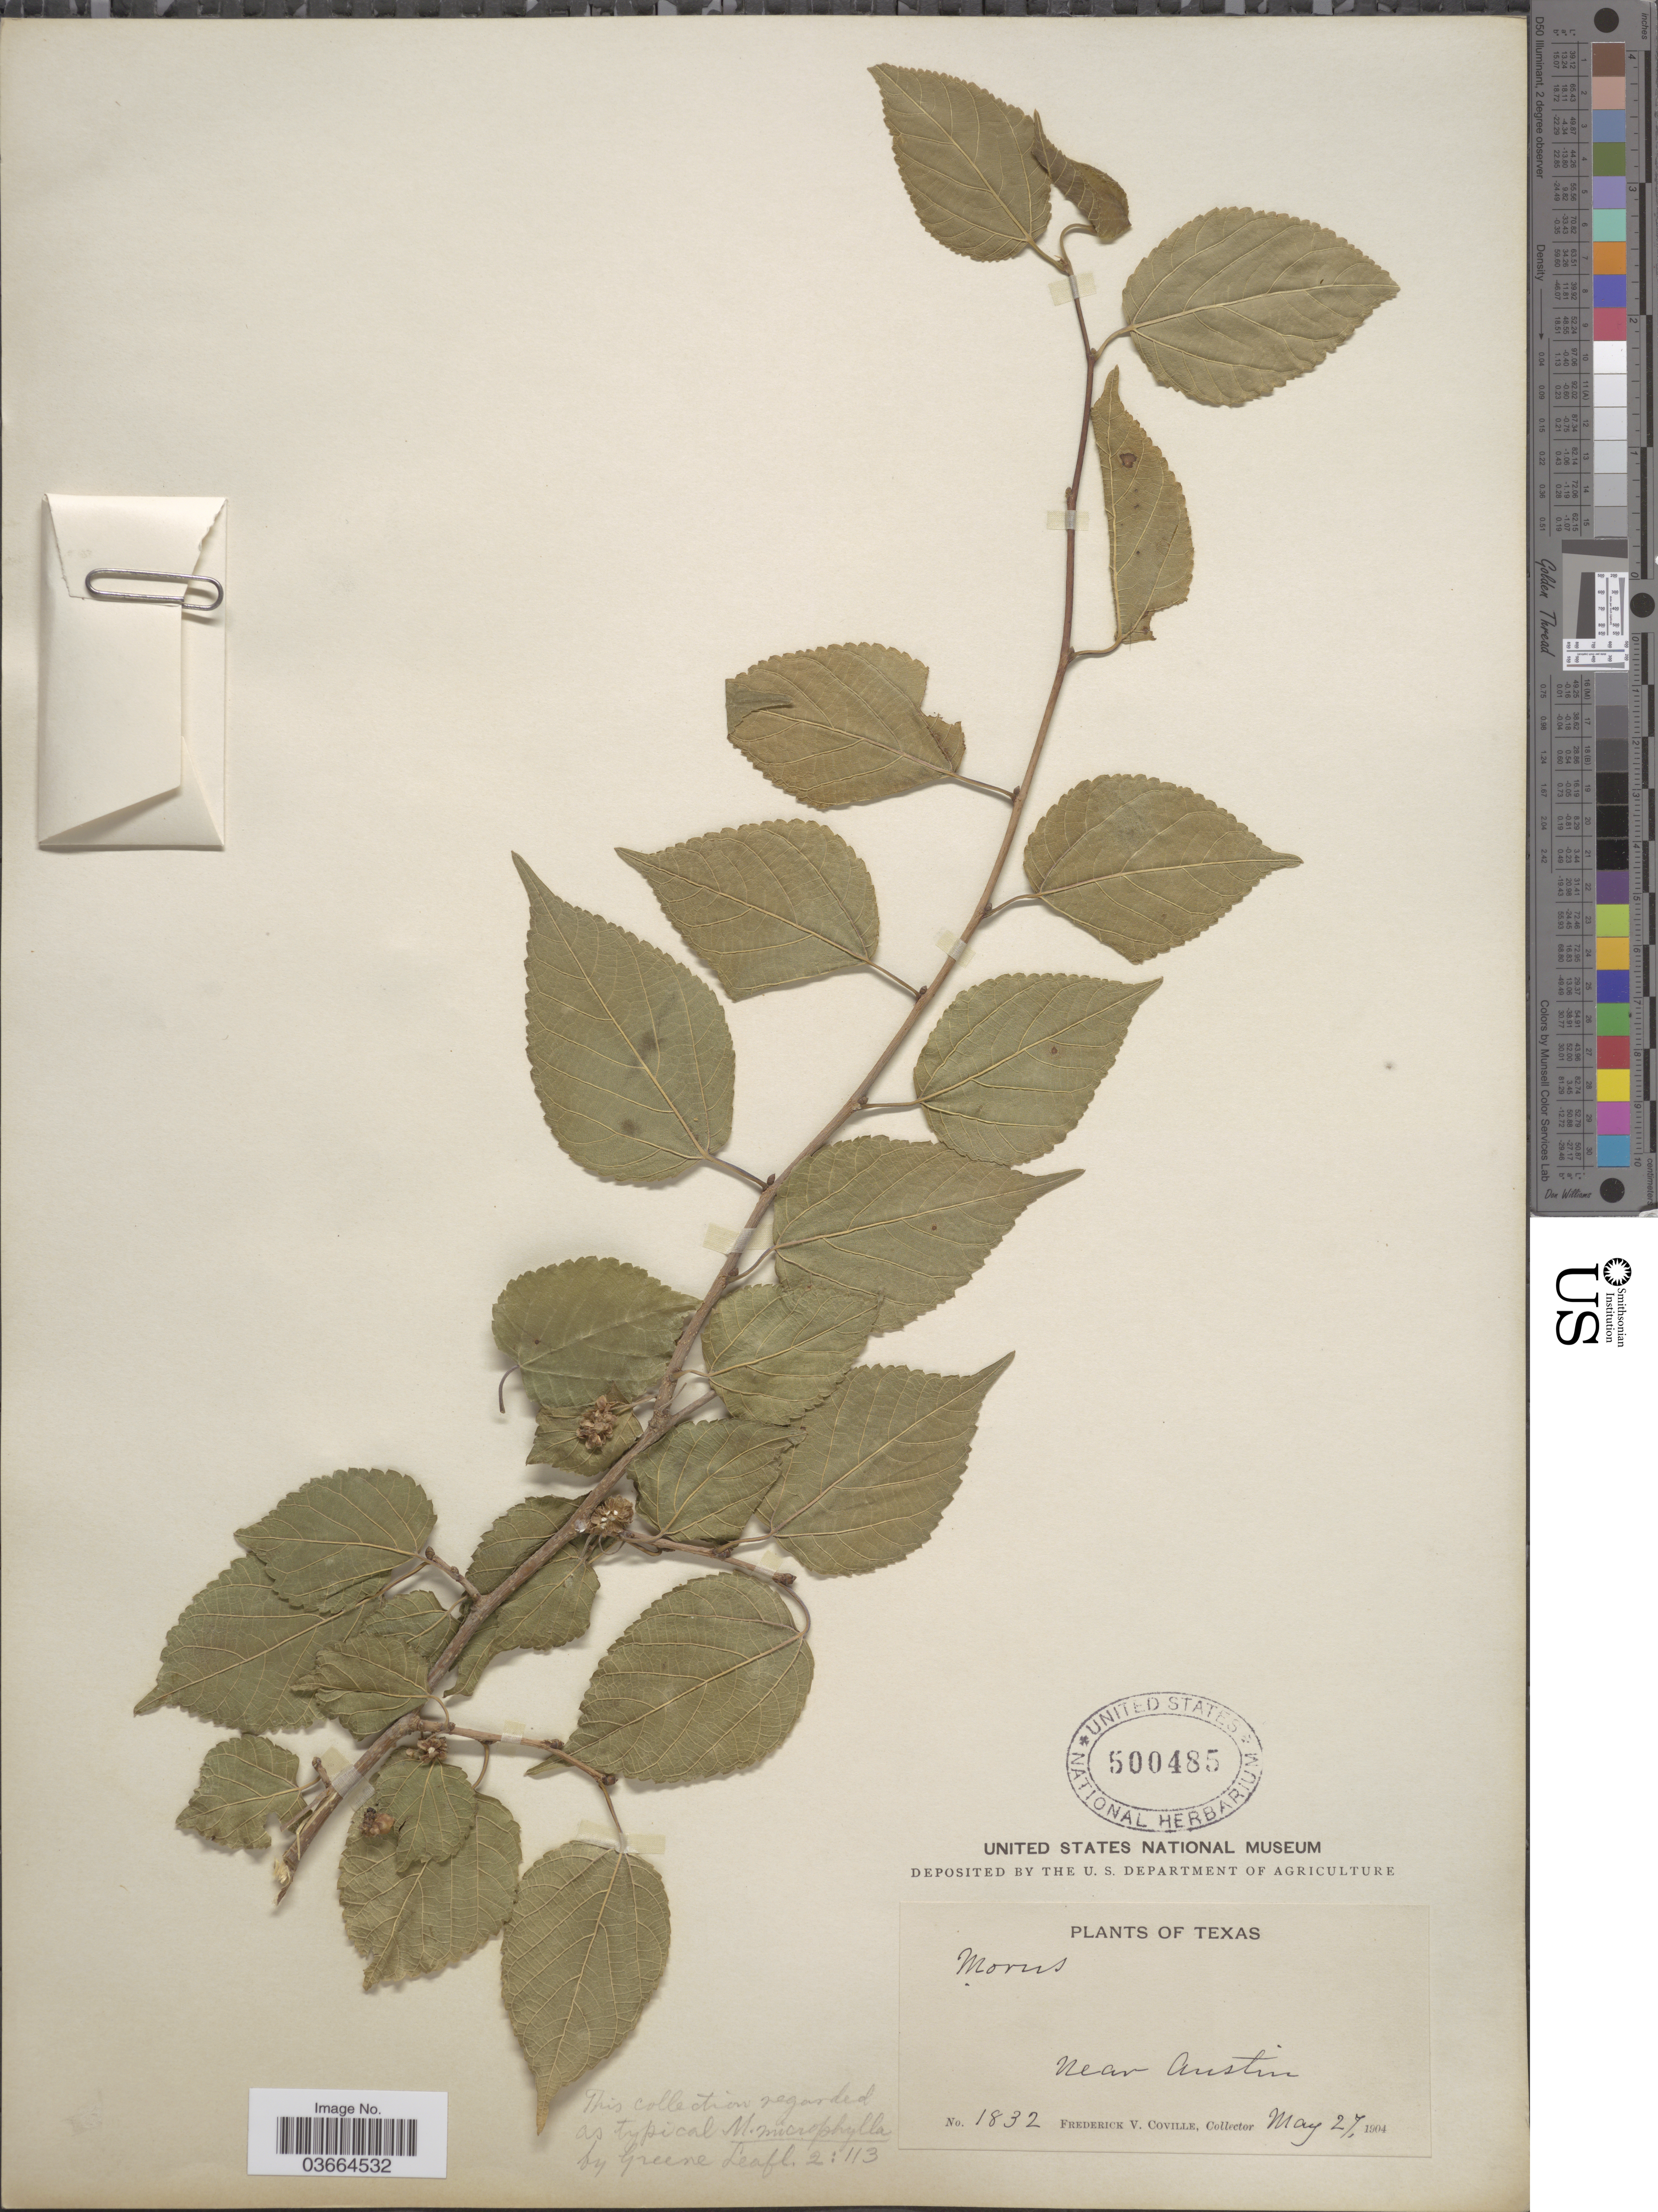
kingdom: Plantae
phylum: Tracheophyta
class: Magnoliopsida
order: Rosales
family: Moraceae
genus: Morus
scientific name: Morus microphylla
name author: Buckley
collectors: F. V. Coville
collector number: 1832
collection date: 1904-05-27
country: United States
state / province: Texas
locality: Near Austin.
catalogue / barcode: US 500485